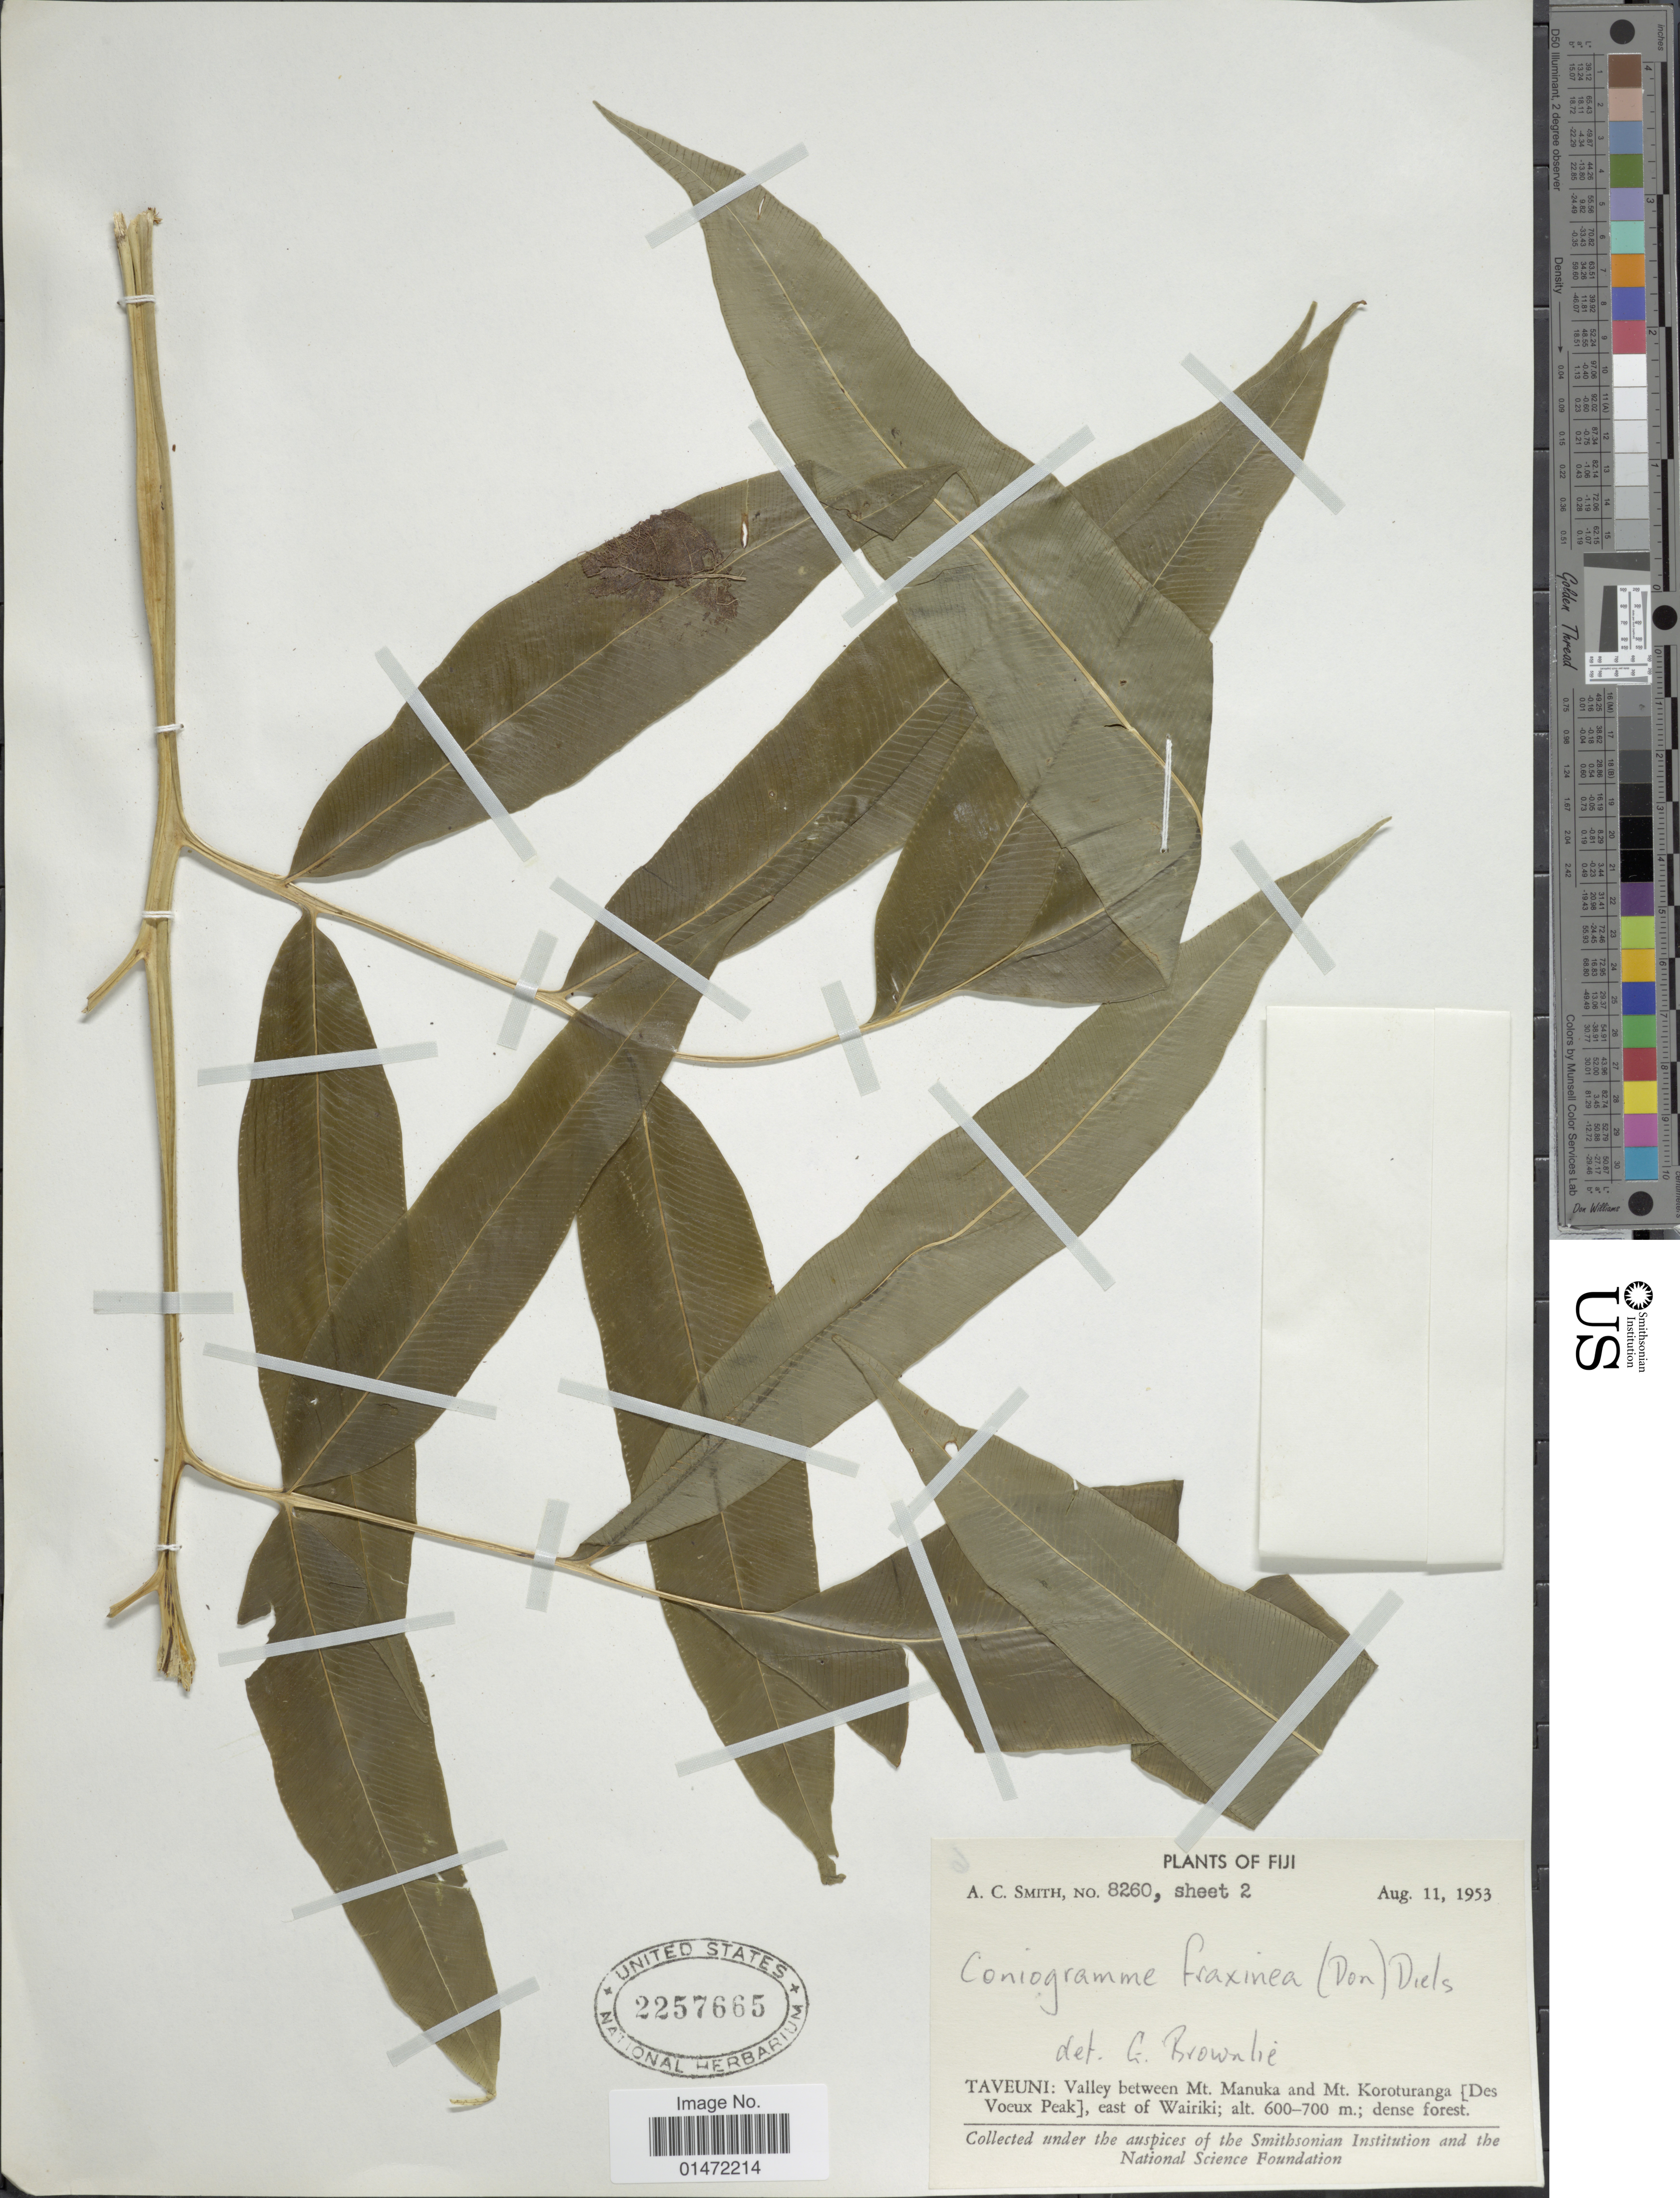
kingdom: Plantae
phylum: Tracheophyta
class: Polypodiopsida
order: Polypodiales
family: Pteridaceae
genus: Coniogramme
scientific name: Coniogramme fraxinea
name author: (D. Don) Diels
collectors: A. C. Smith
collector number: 8260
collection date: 1953-08-11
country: Fiji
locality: Taveuni: Valley between Mt. Manuka and Mt. Koroturanga [Des Voeux Peak], east of Wairiki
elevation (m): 600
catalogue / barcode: US 2257665